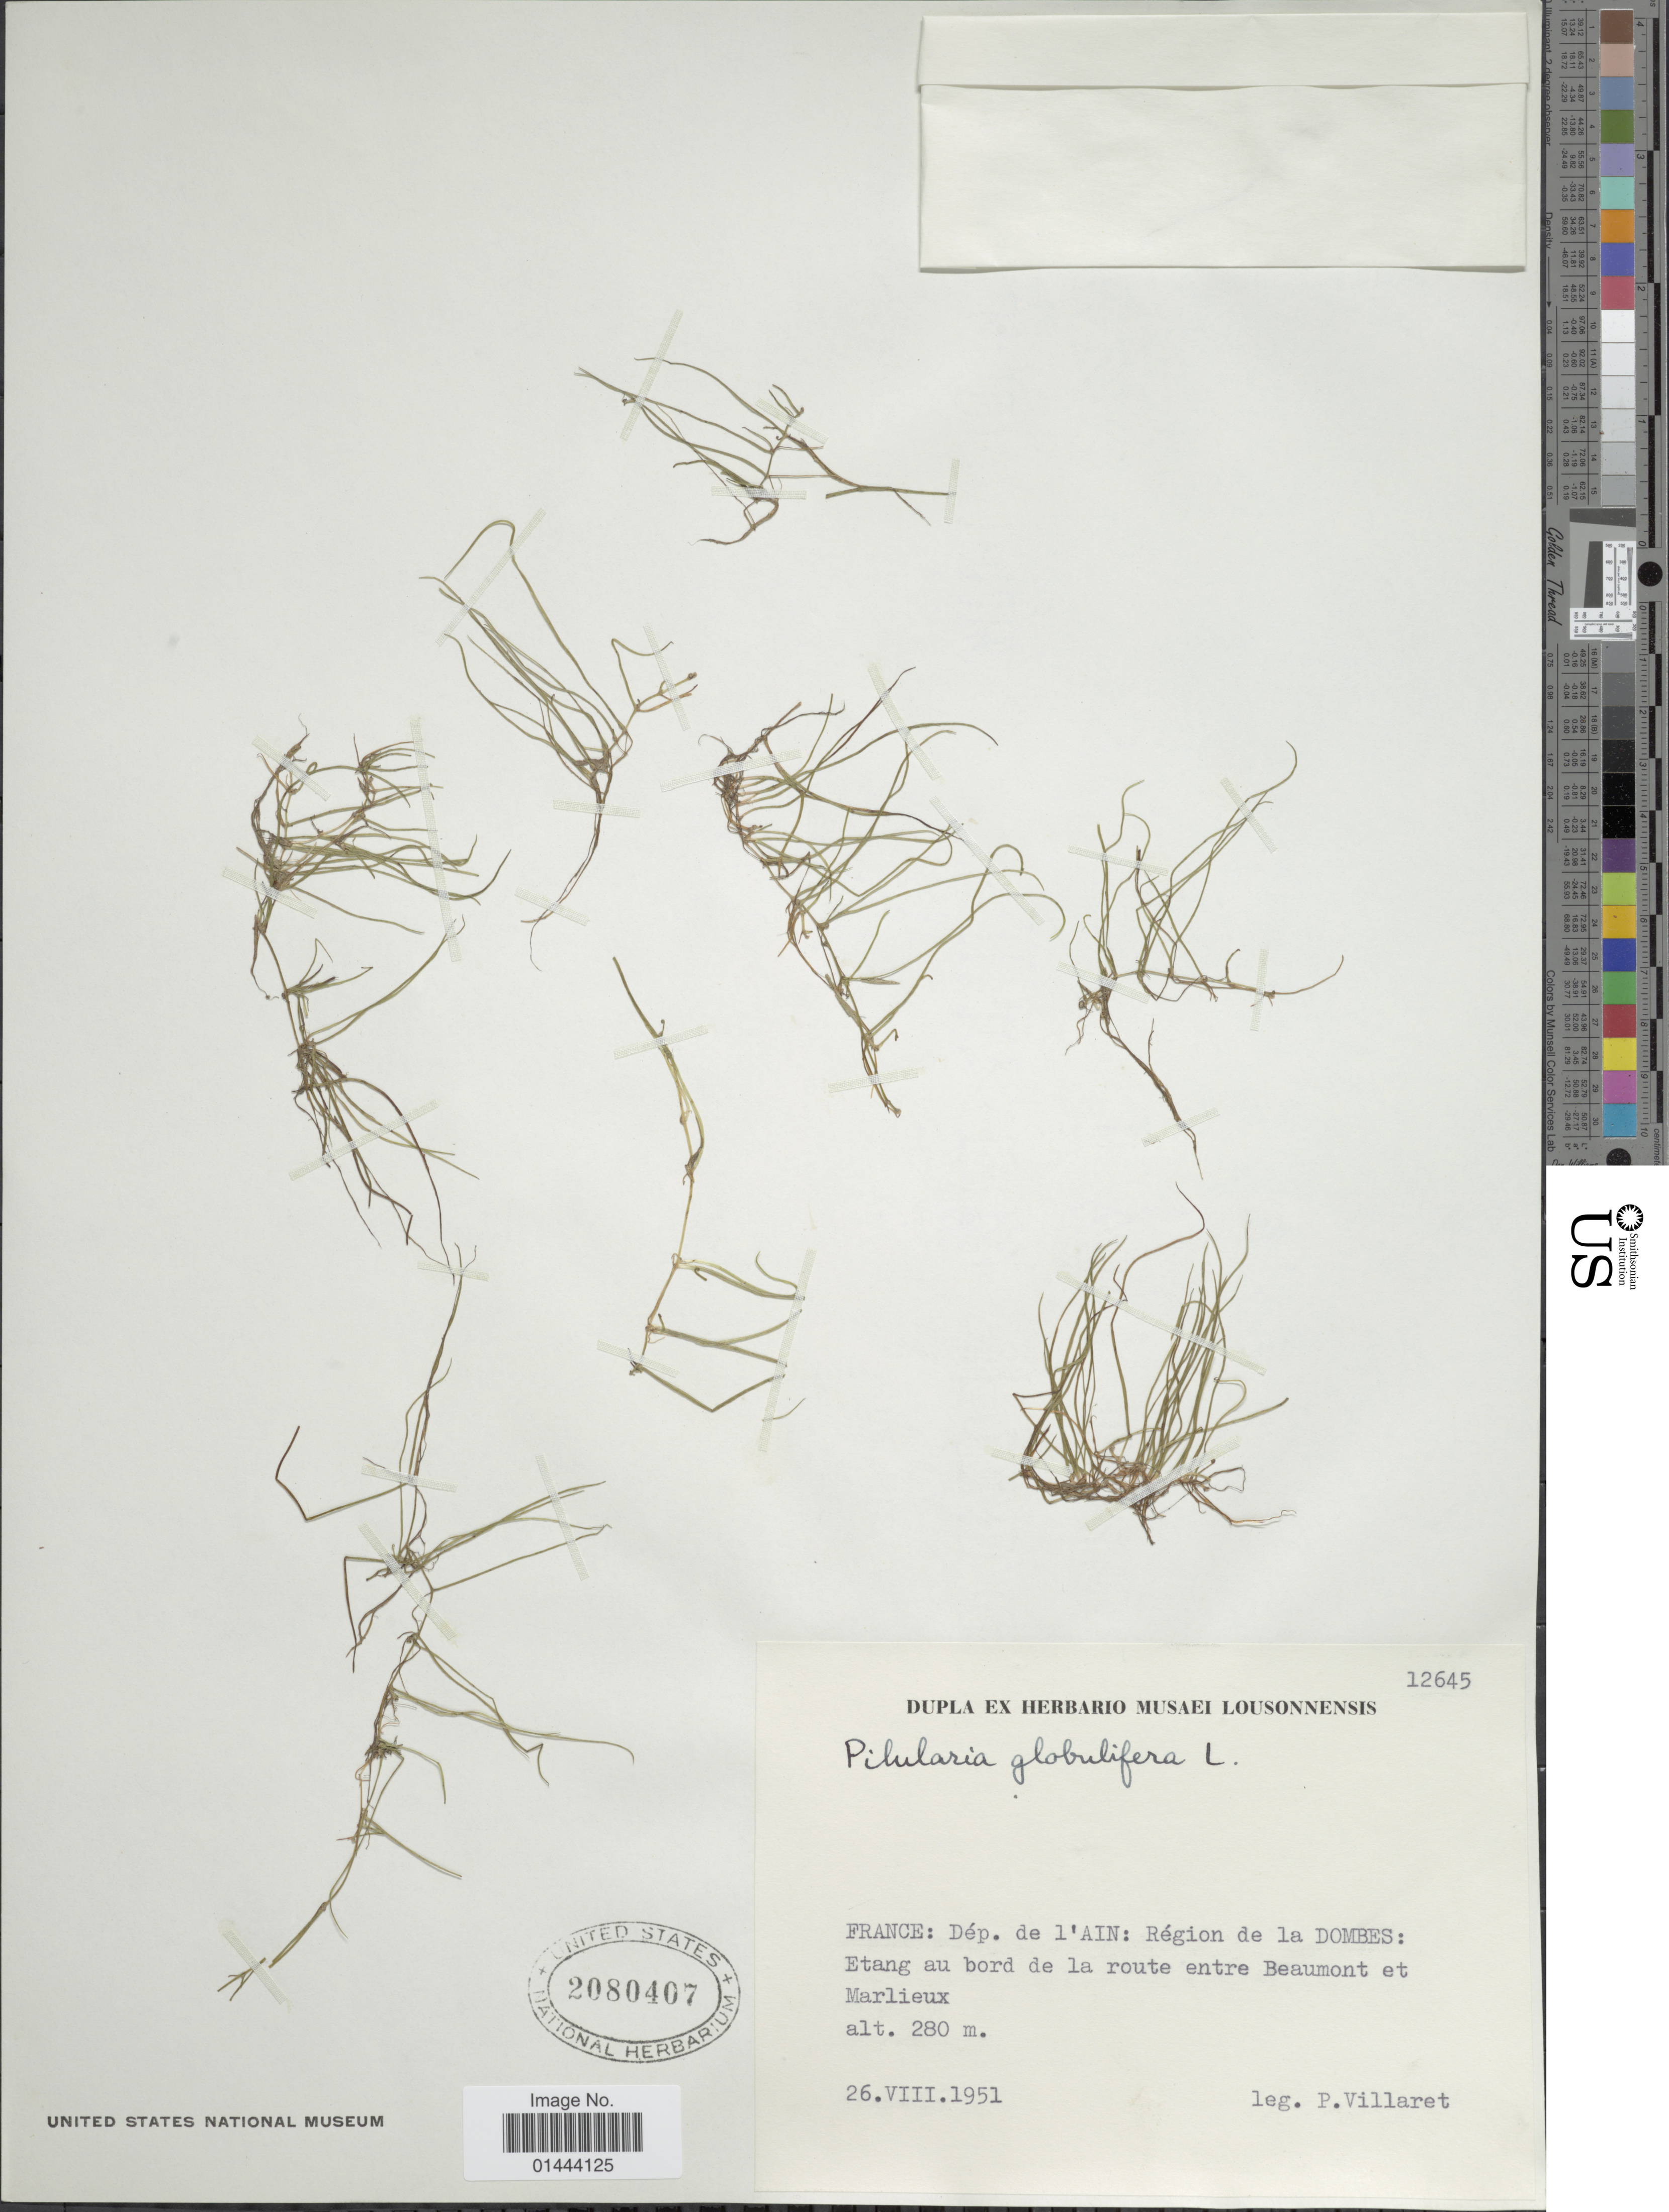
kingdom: Plantae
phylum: Tracheophyta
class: Polypodiopsida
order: Salviniales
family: Marsileaceae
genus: Pilularia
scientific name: Pilularia globulifera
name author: L.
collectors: P. Villaret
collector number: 12645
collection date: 1951-08-26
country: France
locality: Dép. de l'Ain: Région de la Dombes: Estang au bord de la route entre Beaumont et Marlieux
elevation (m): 280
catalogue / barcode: US 2080407